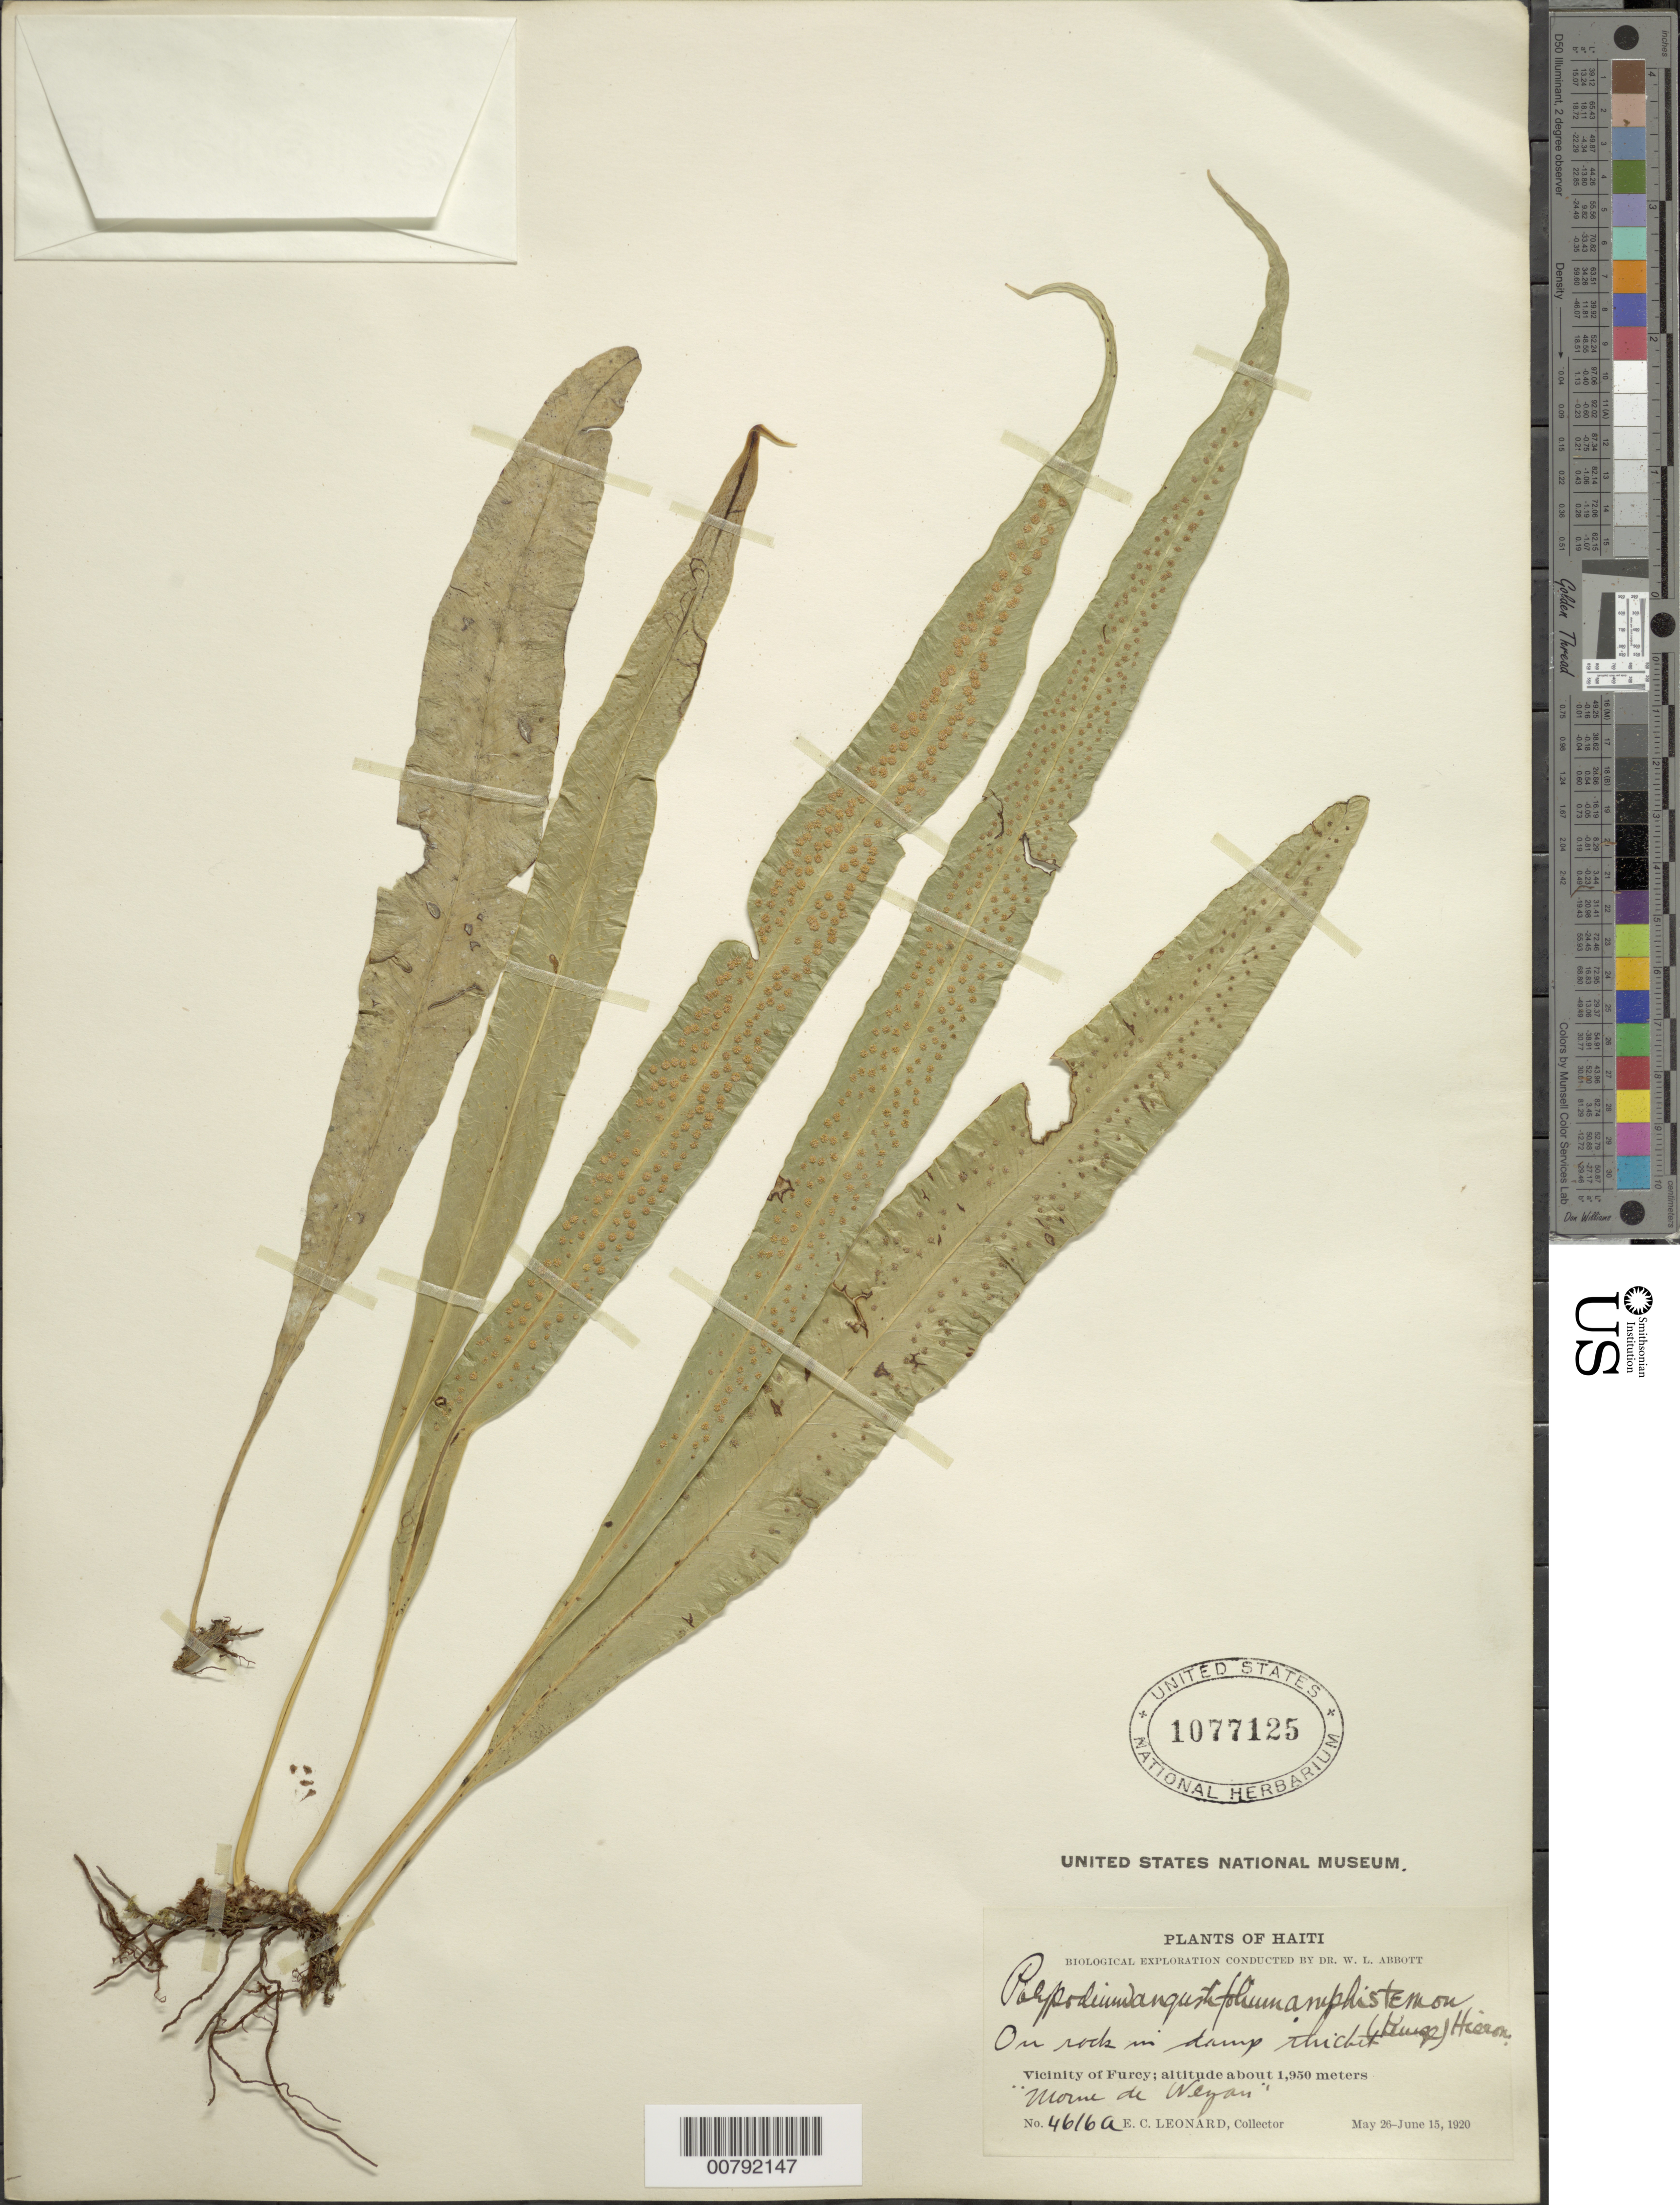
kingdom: Plantae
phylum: Tracheophyta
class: Polypodiopsida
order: Polypodiales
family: Polypodiaceae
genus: Campyloneurum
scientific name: Campyloneurum angustifolium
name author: (Sw.) Fée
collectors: E. C. Leonard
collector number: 4616a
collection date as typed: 26 May 1920 15 Jun 1920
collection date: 1920-05-26/1920-06-15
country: Haiti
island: Hispaniola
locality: Furcy vicinity, Morne de Weyan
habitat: On rock in damp thicket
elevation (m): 1950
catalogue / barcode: US 1077125